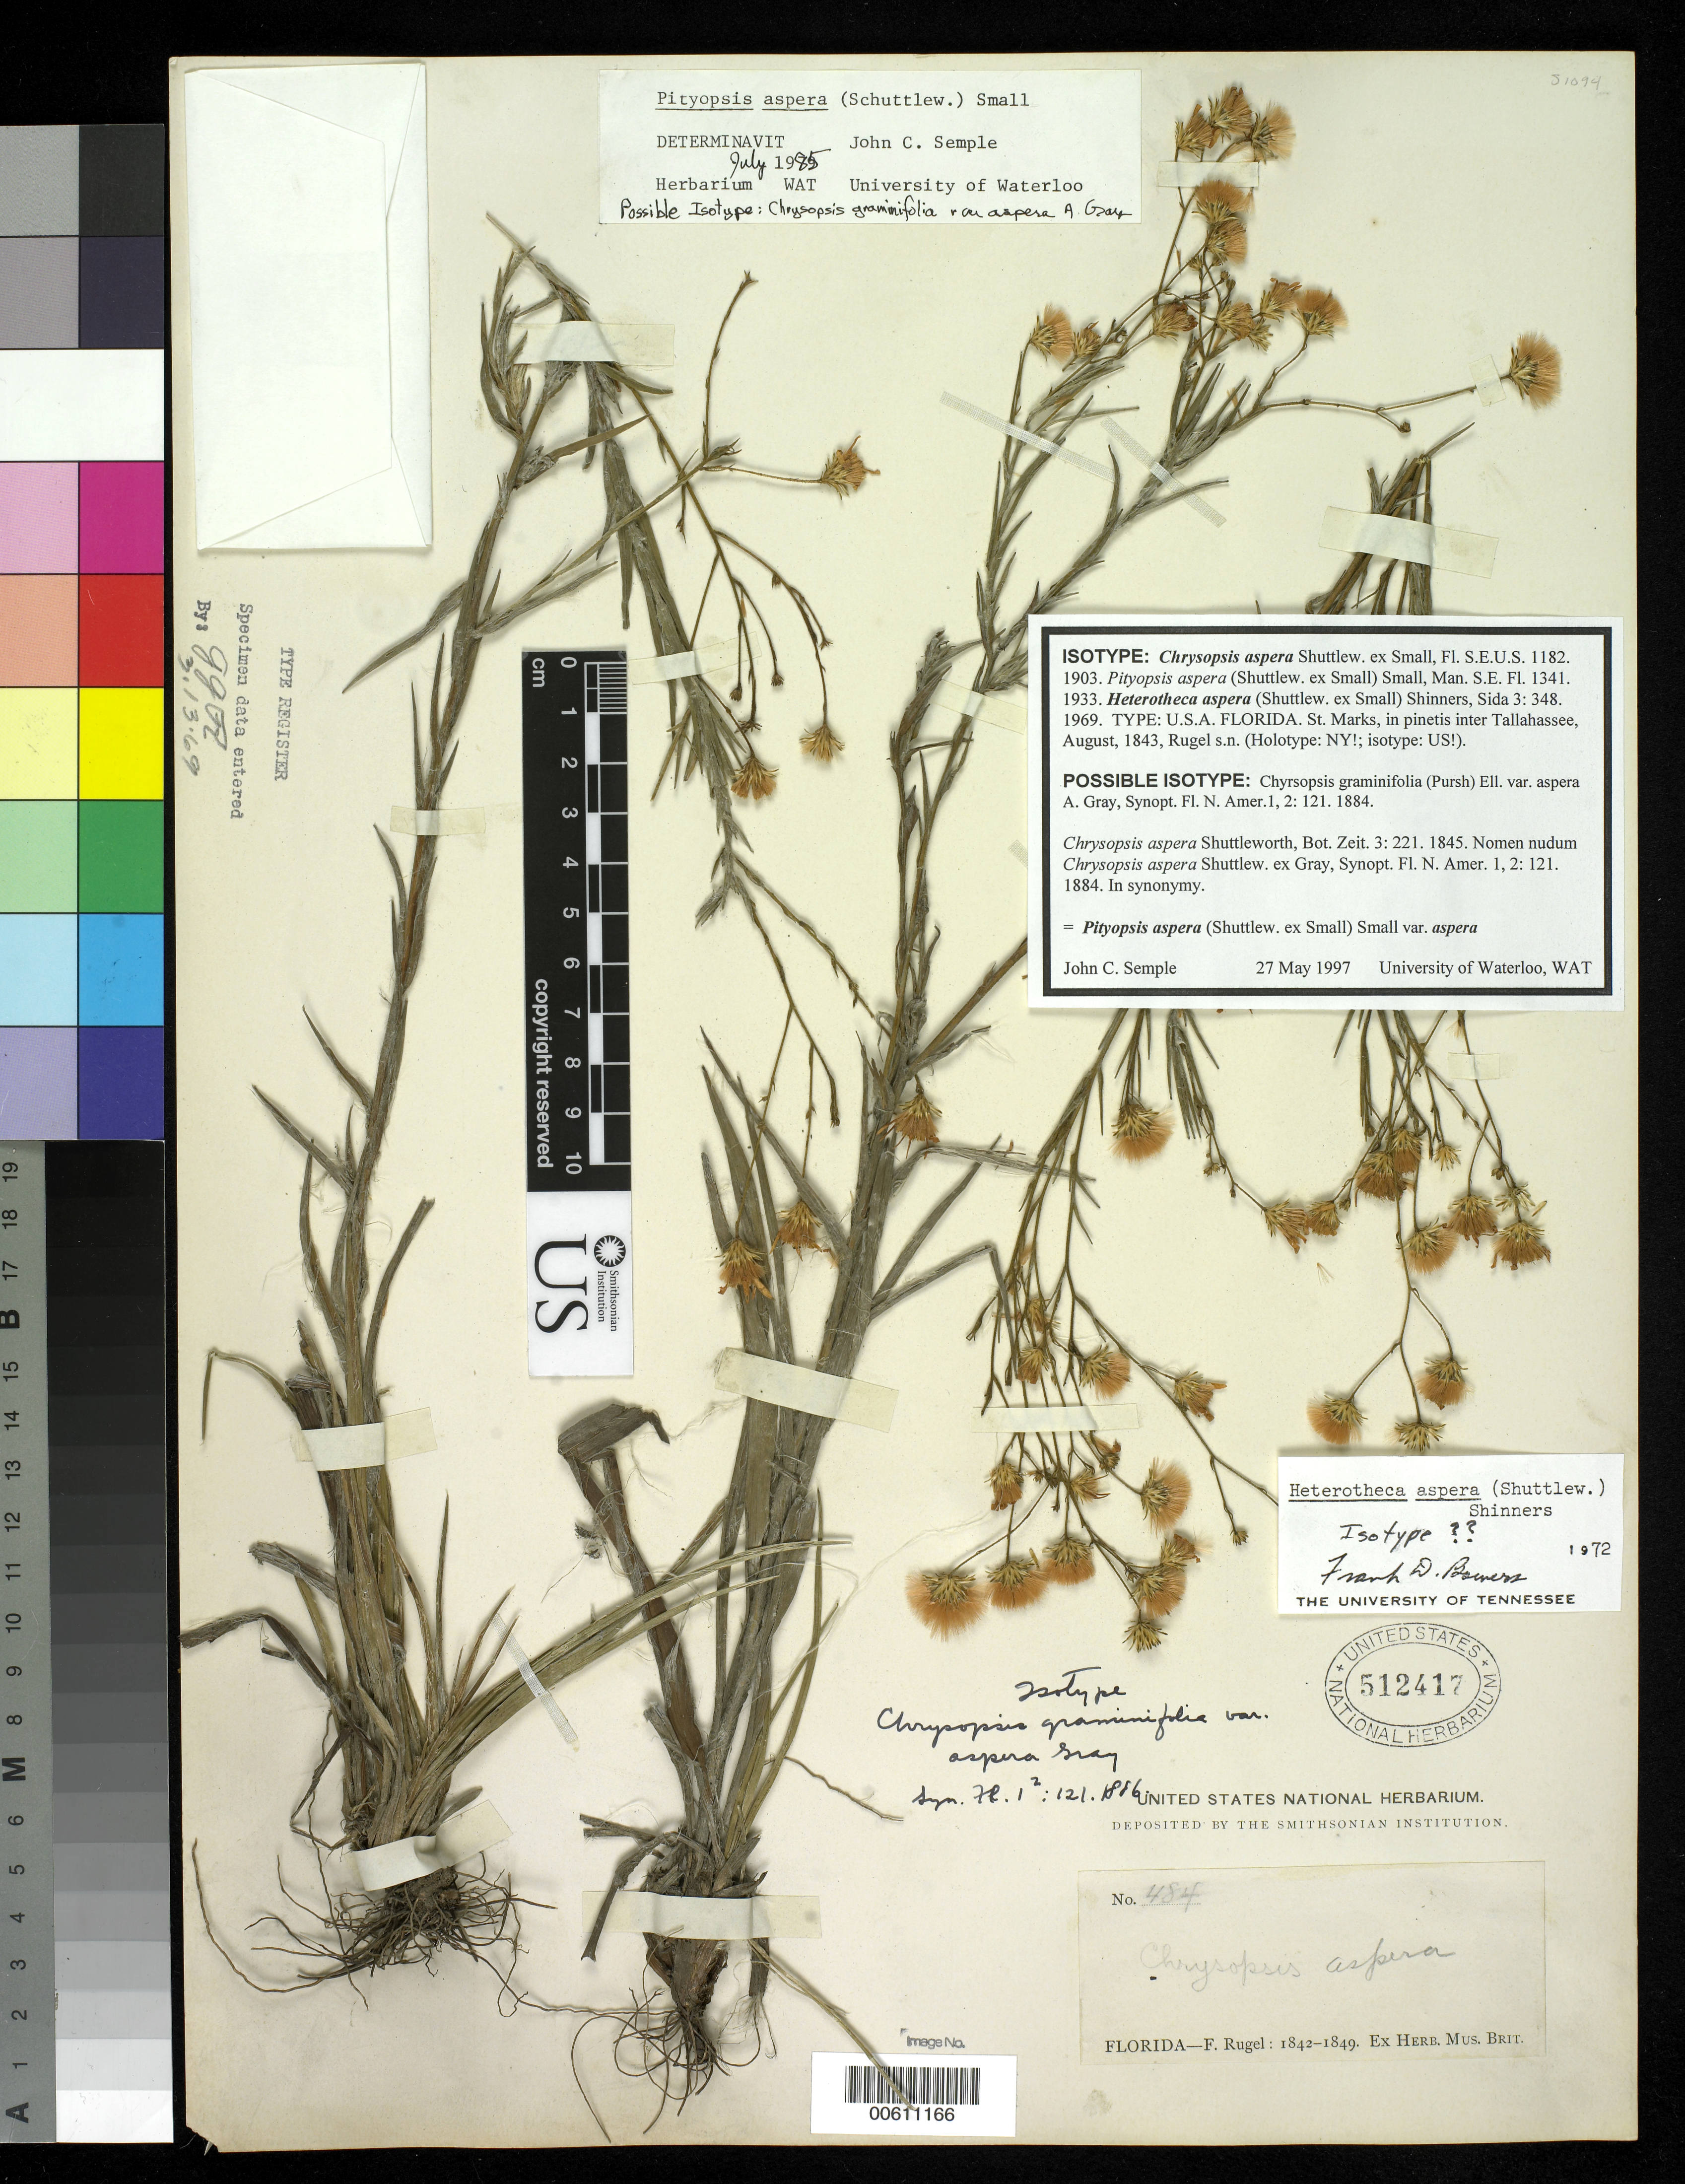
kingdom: Plantae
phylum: Tracheophyta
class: Magnoliopsida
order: Asterales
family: Asteraceae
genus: Chrysopsis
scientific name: Chrysopsis graminifolia var. aspera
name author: A. Gray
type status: Type Collection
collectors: F. Rugel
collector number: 484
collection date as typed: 1842 to -- --- 1849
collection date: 1842/1849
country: United States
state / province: Florida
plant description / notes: Cited by J.C. Semple & F.D. Bowers (1985). Annotated by Bowers (1997) as "isotype" of Chrysopsis aspera Shuttlew. ex Small (1903; note that Small indirectly cited several collections) and "possible isotype" of Chrysopsis graminifolia var. aspera A. Gray (1884). Small's name is to be considered (and treated as such in Tropicos & IPNI) a combination based on A. Gray's name (and is surely based, at least in part, on the same Rugel collections from Florida) although Small did not cite Gray's name in synonymy or as a basionym. [Note also that Small did not list "Chrysopsis aspera" in the "List of genera and species published in this flora".]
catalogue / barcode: US 512417